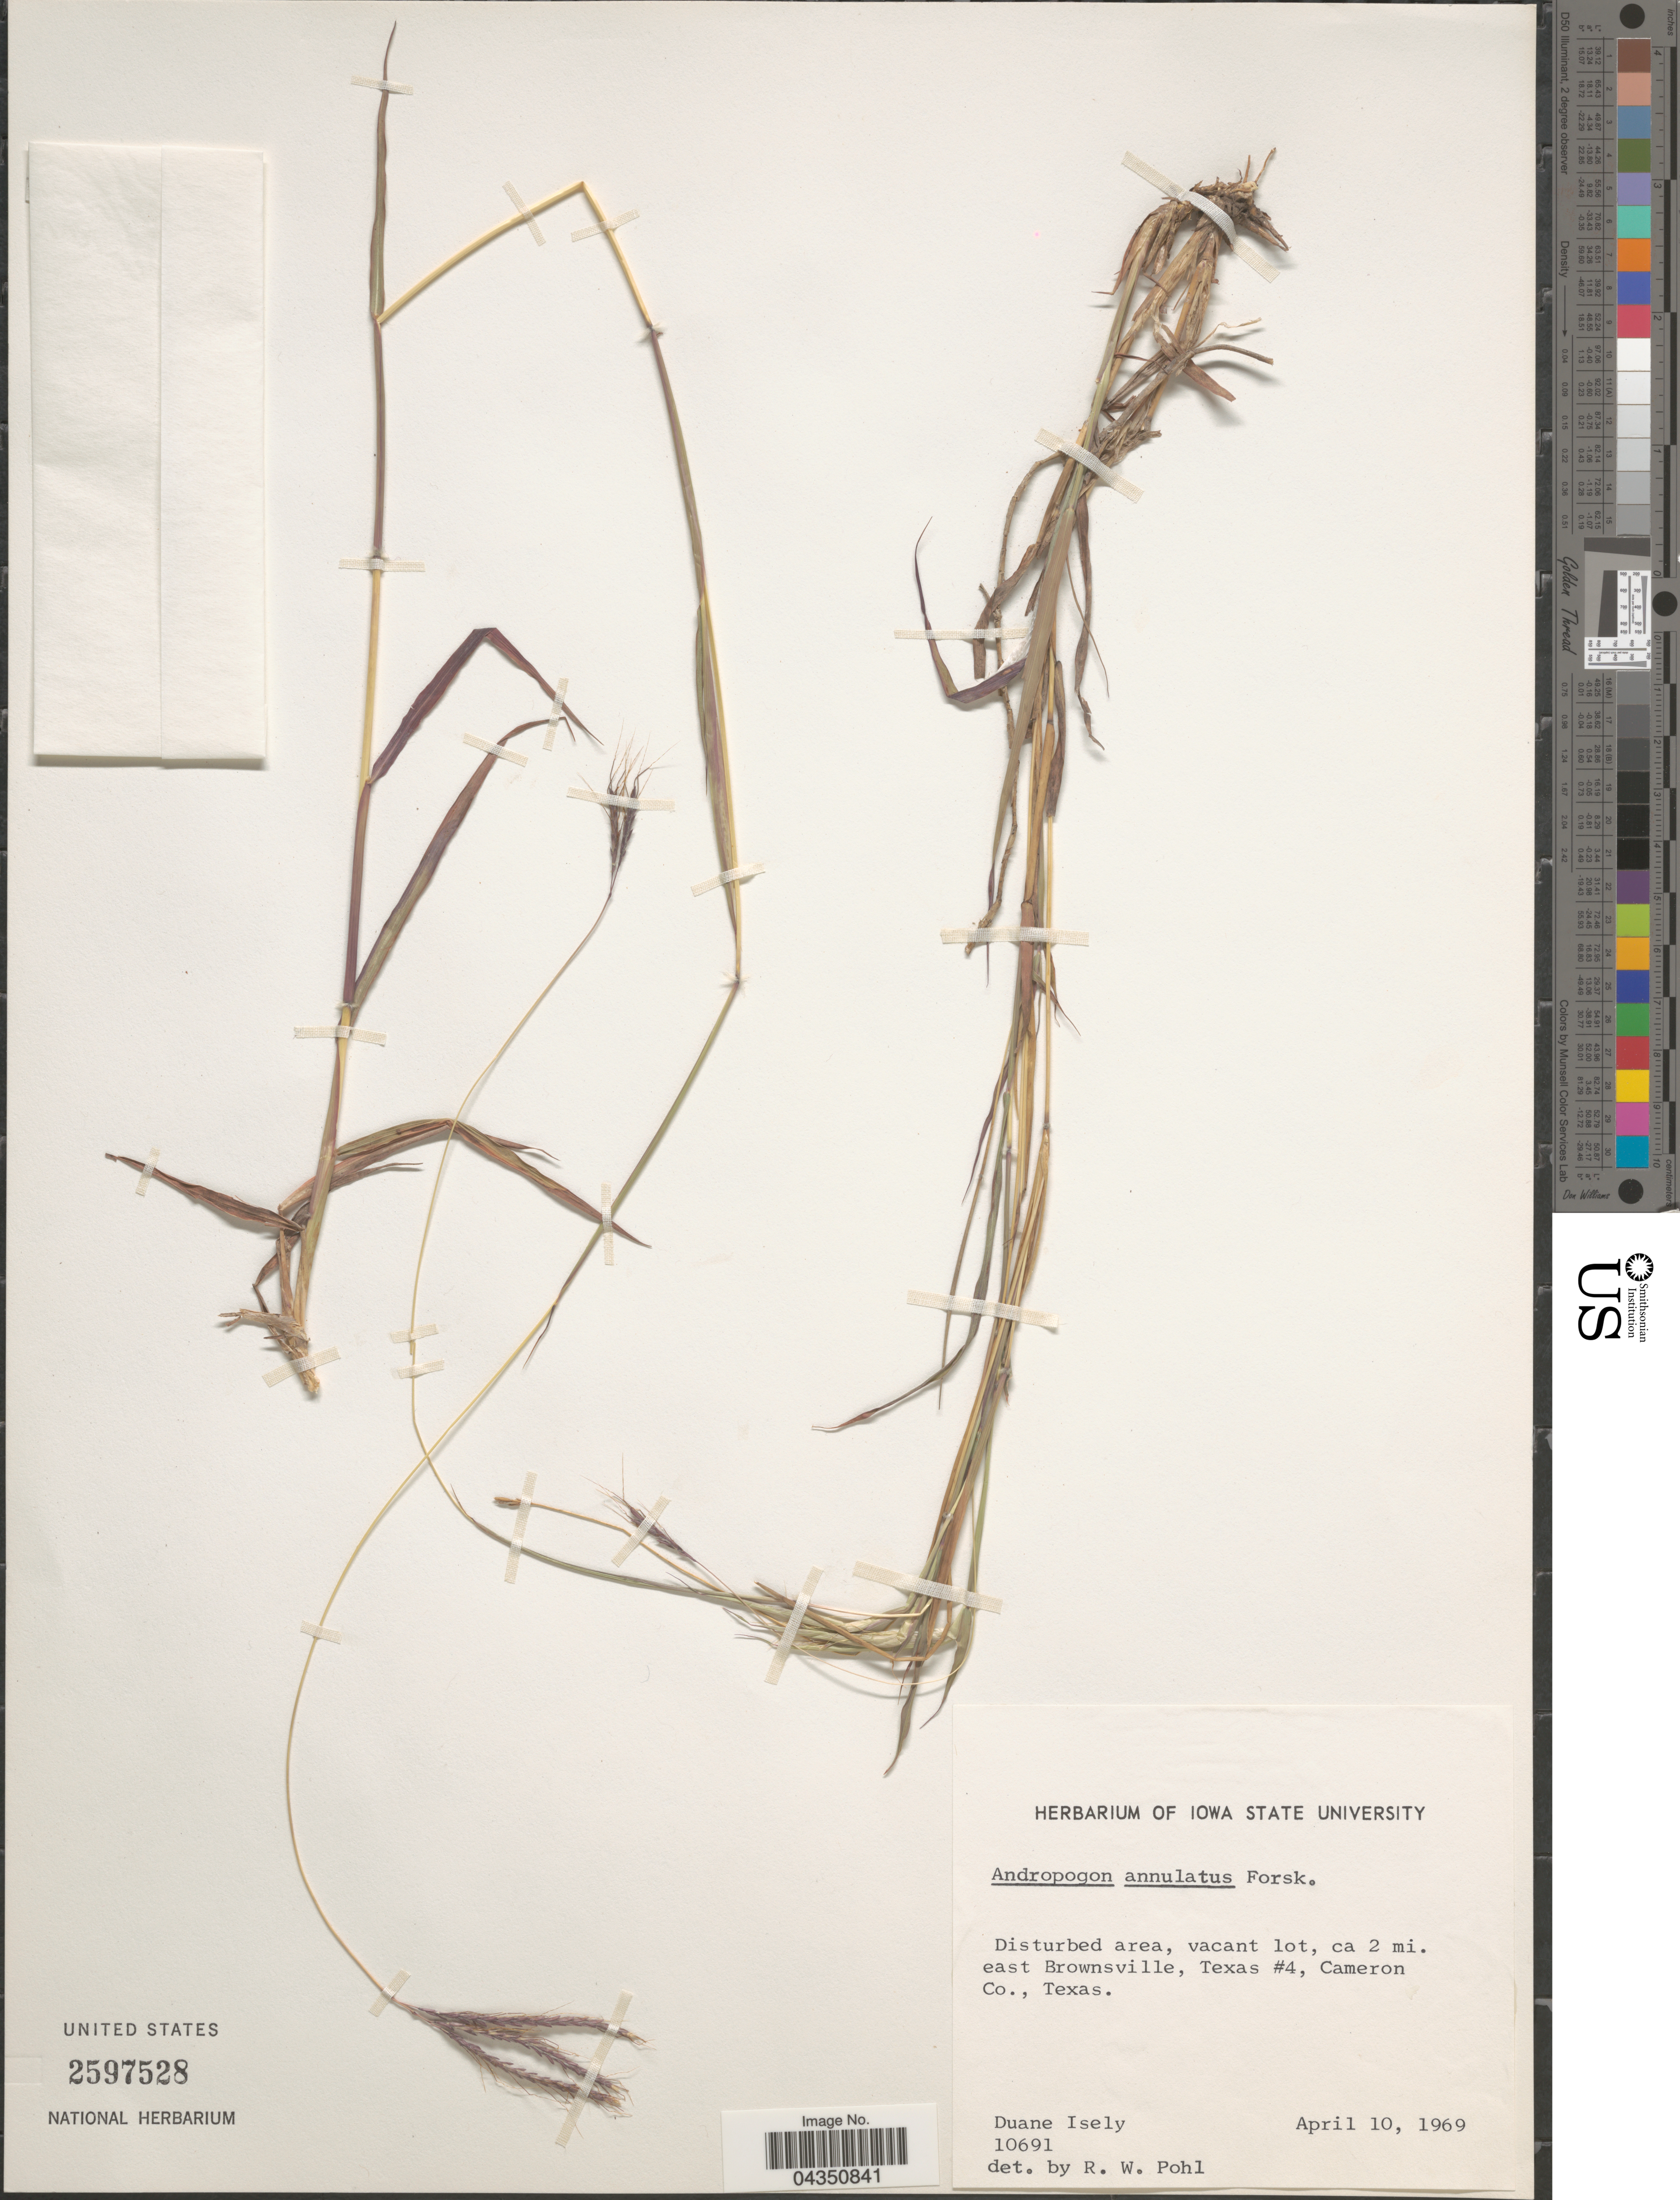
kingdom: Plantae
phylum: Tracheophyta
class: Liliopsida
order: Poales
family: Poaceae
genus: Dichanthium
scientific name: Dichanthium annulatum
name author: (Forssk.) Stapf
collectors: D. Isely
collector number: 10691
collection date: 1969-04-10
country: United States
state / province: Texas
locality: Ca 2 mi. east Brownsville, Texa #4, Cameron Co.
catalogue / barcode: US 2597528